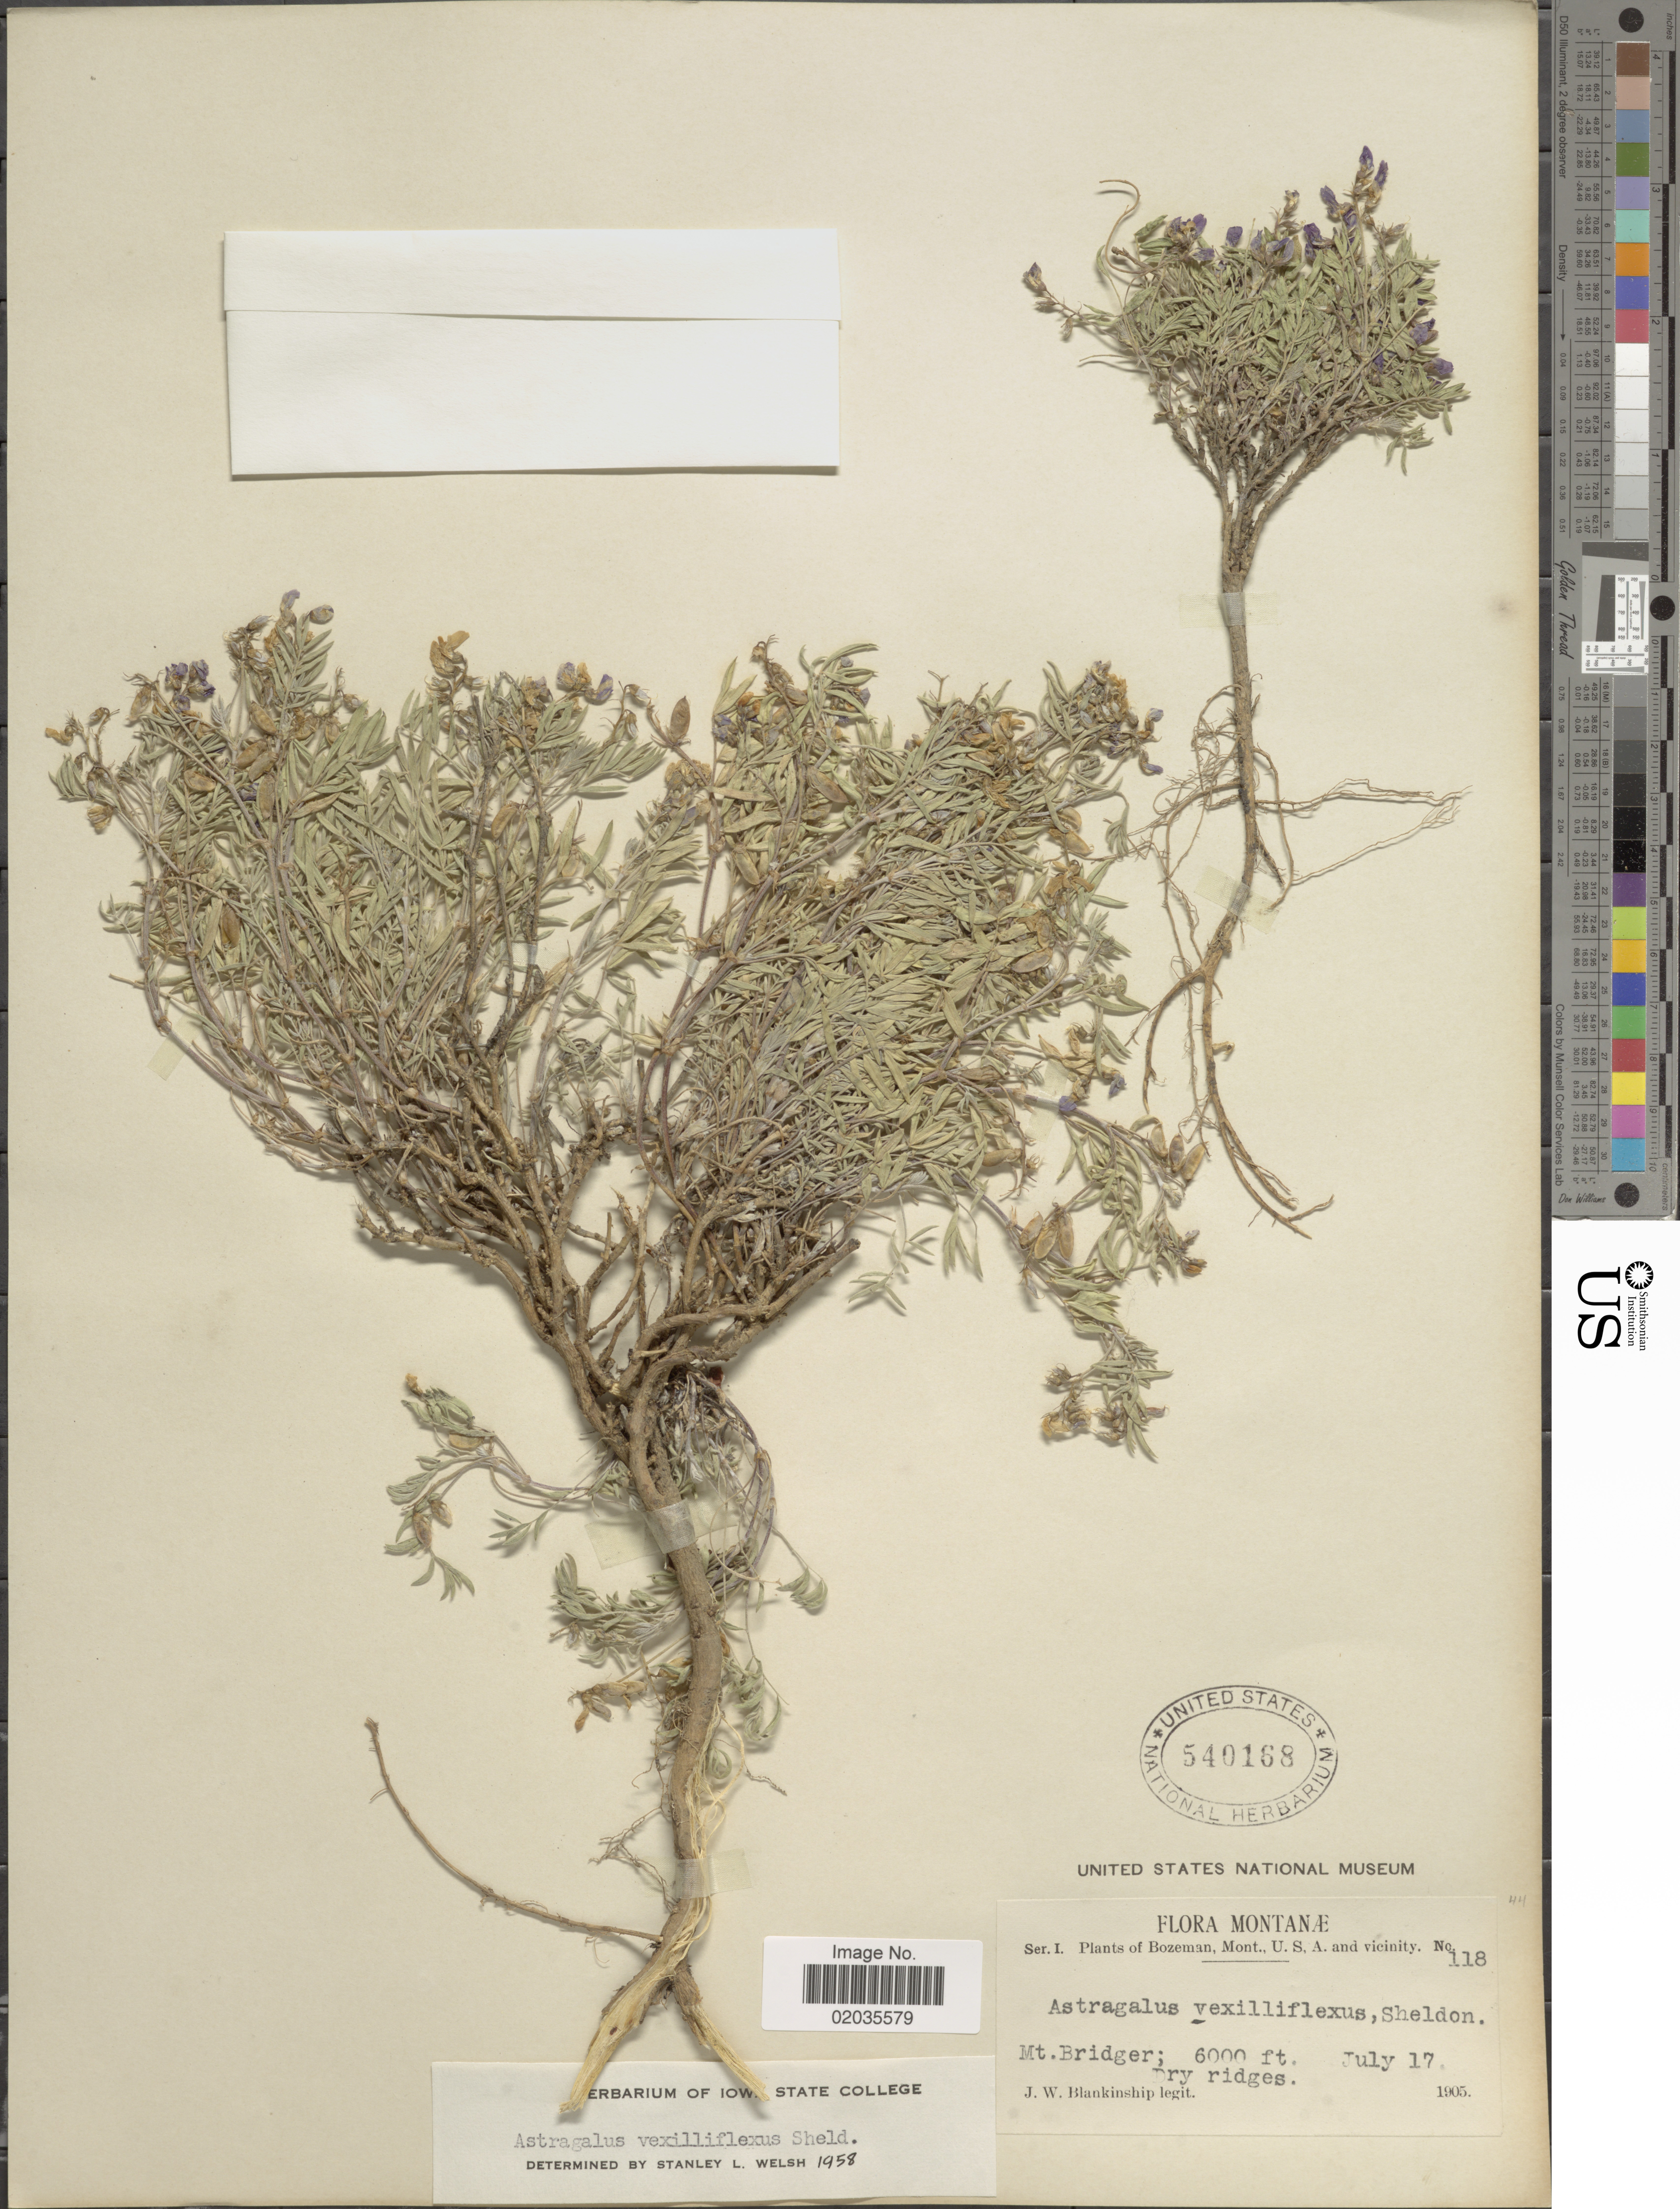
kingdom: Plantae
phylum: Tracheophyta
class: Magnoliopsida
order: Fabales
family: Fabaceae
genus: Astragalus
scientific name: Astragalus vexilliflexus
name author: E. Sheld.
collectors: J. W. Blankinship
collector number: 118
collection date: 1905-07-17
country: United States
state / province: Montana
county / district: Gallatin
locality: Bozeman, Mt. Bridger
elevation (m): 1829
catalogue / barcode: US 540168